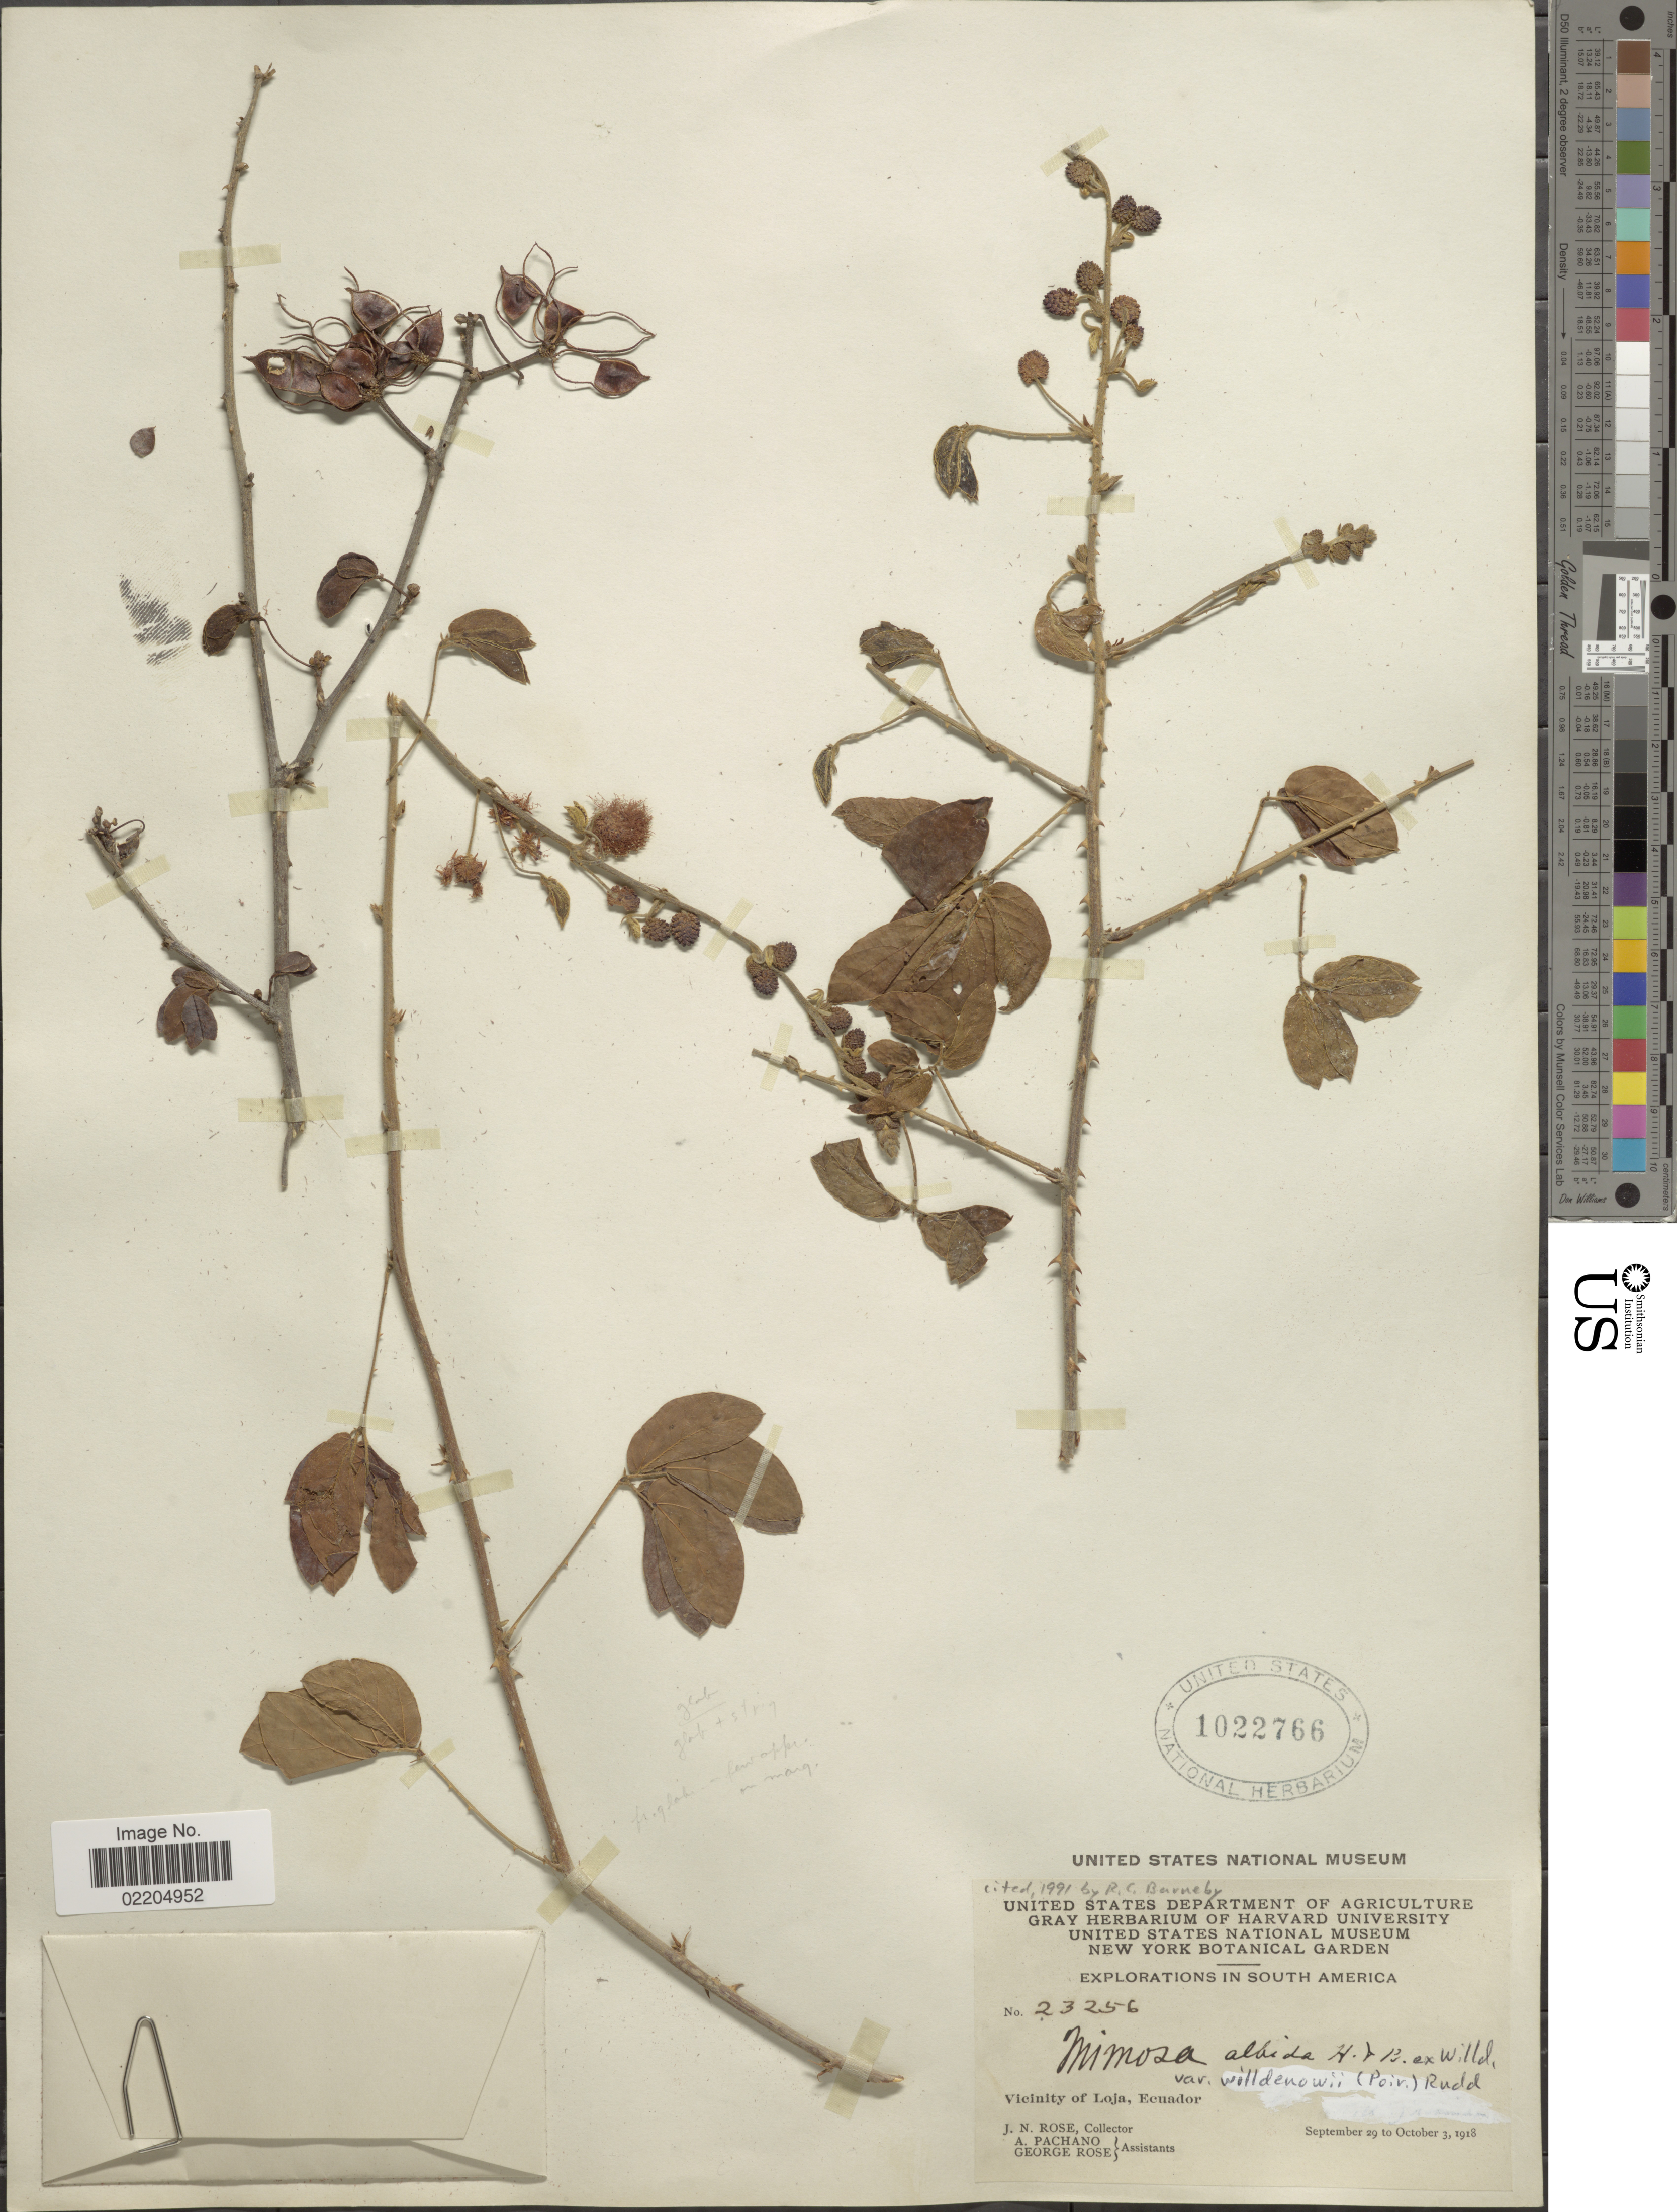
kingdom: Plantae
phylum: Tracheophyta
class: Magnoliopsida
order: Fabales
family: Fabaceae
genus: Mimosa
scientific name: Mimosa albida var. willdenowii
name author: (Poir.) Rudd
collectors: J. N. Rose, A. Pachano & G. Rose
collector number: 23256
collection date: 1918-09-29/1918-10-03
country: Ecuador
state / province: Loja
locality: Vicinity of Loja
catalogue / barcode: US 1022766